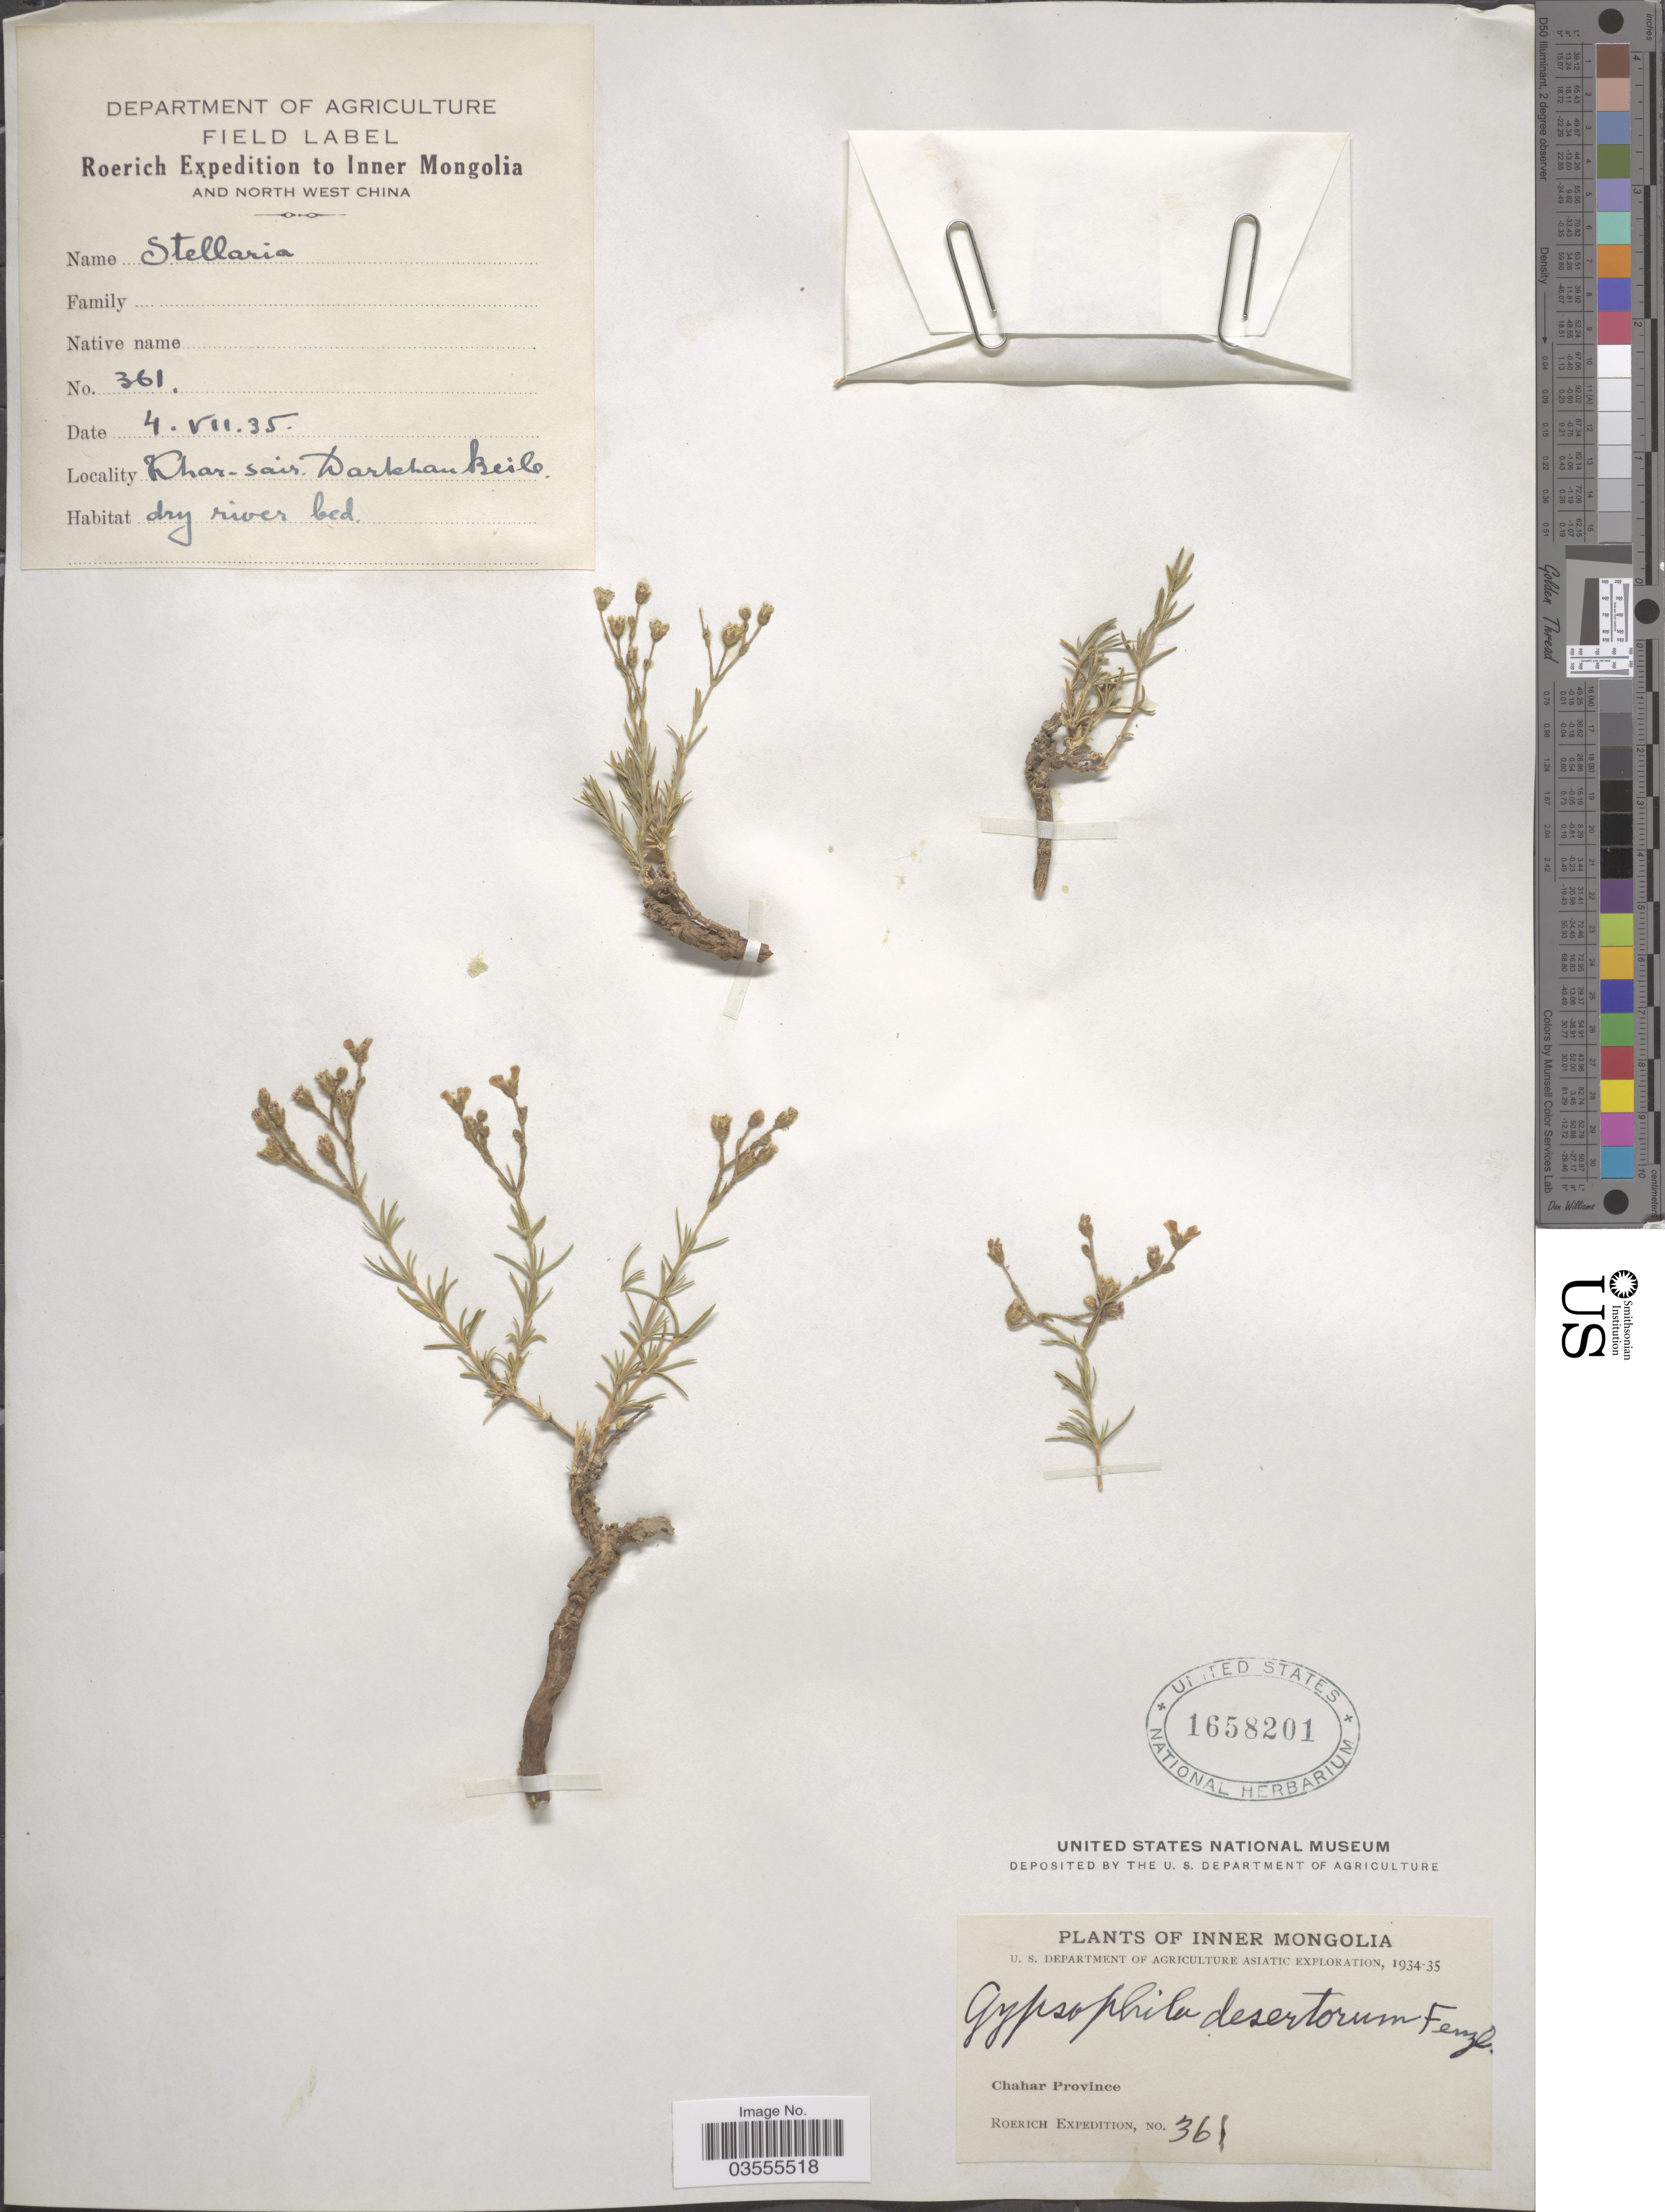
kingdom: Plantae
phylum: Tracheophyta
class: Magnoliopsida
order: Caryophyllales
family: Caryophyllaceae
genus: Heterochroa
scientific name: Heterochroa desertorum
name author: Bunge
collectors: -. Roerich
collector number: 361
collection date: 1935-07-04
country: China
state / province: Nei Monggol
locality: Inner Mongolia. Chahar Province. North West China. Khar-sair. Darkhan Beile.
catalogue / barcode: US 1658201